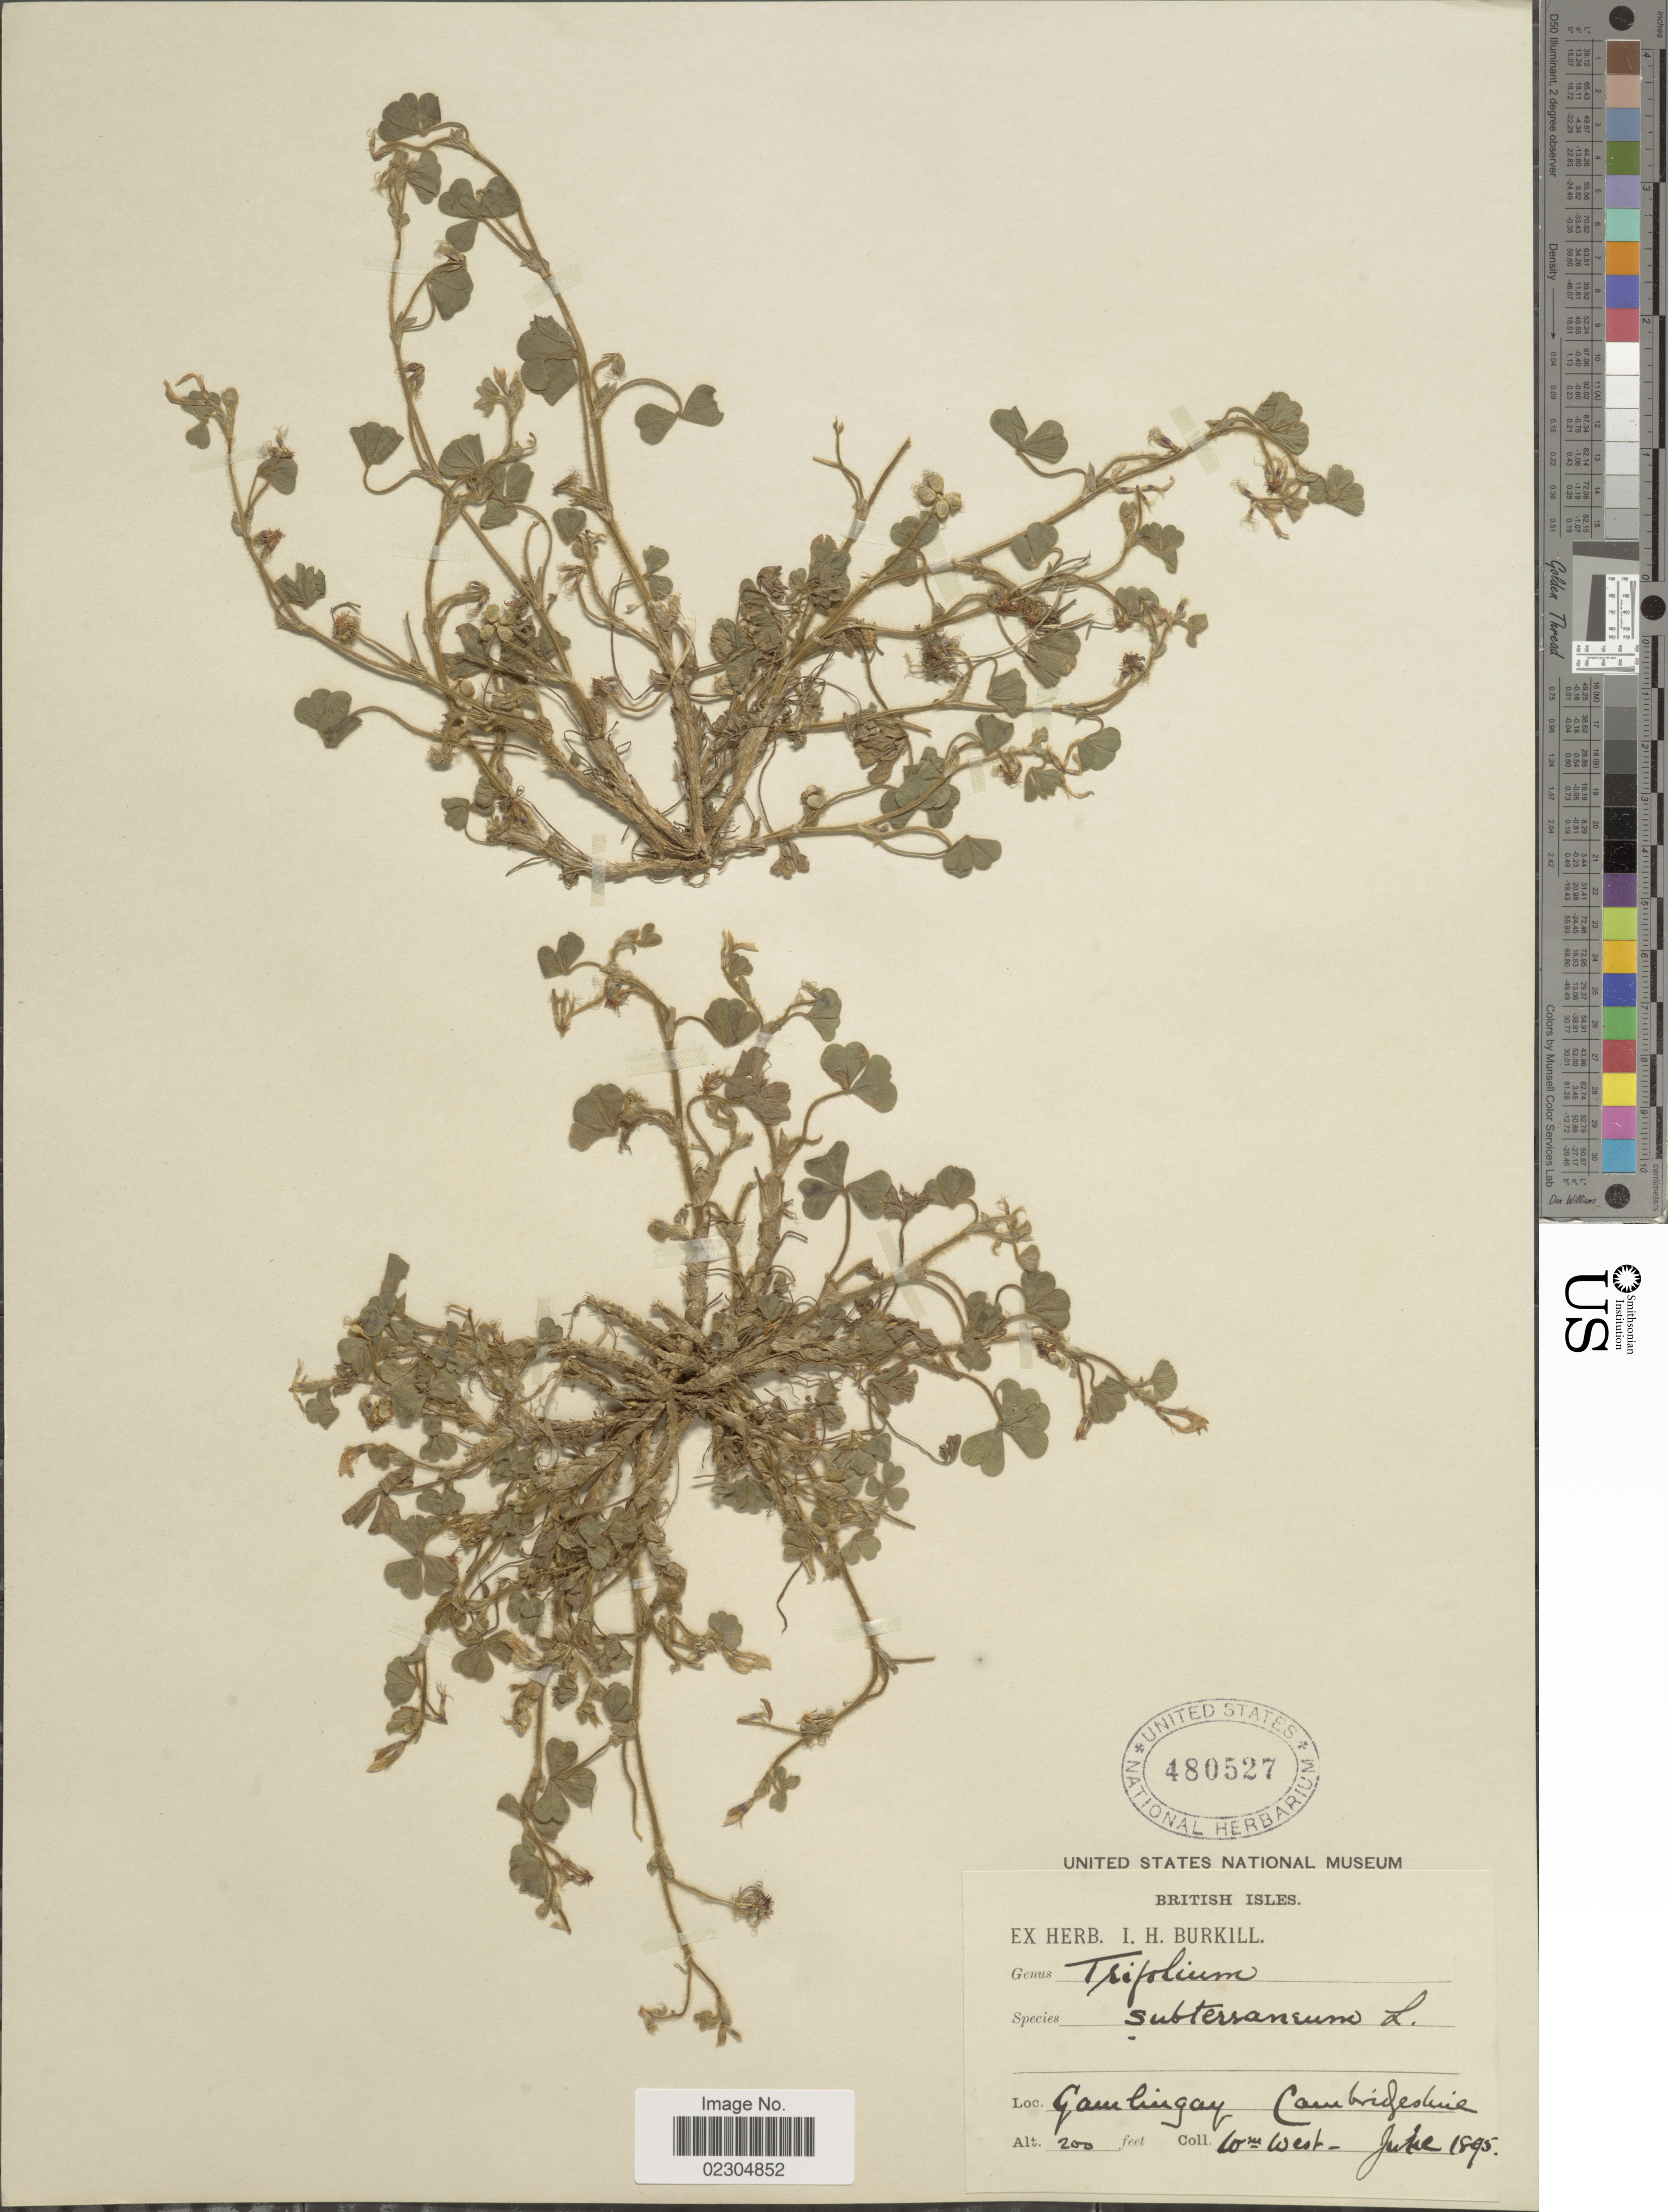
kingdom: Plantae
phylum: Tracheophyta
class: Magnoliopsida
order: Fabales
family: Fabaceae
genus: Trifolium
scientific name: Trifolium subterraneum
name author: L.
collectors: W. West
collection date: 1895-06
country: United Kingdom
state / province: England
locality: British Isles. Gamlingay Cambridgeshire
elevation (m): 61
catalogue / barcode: US 480527